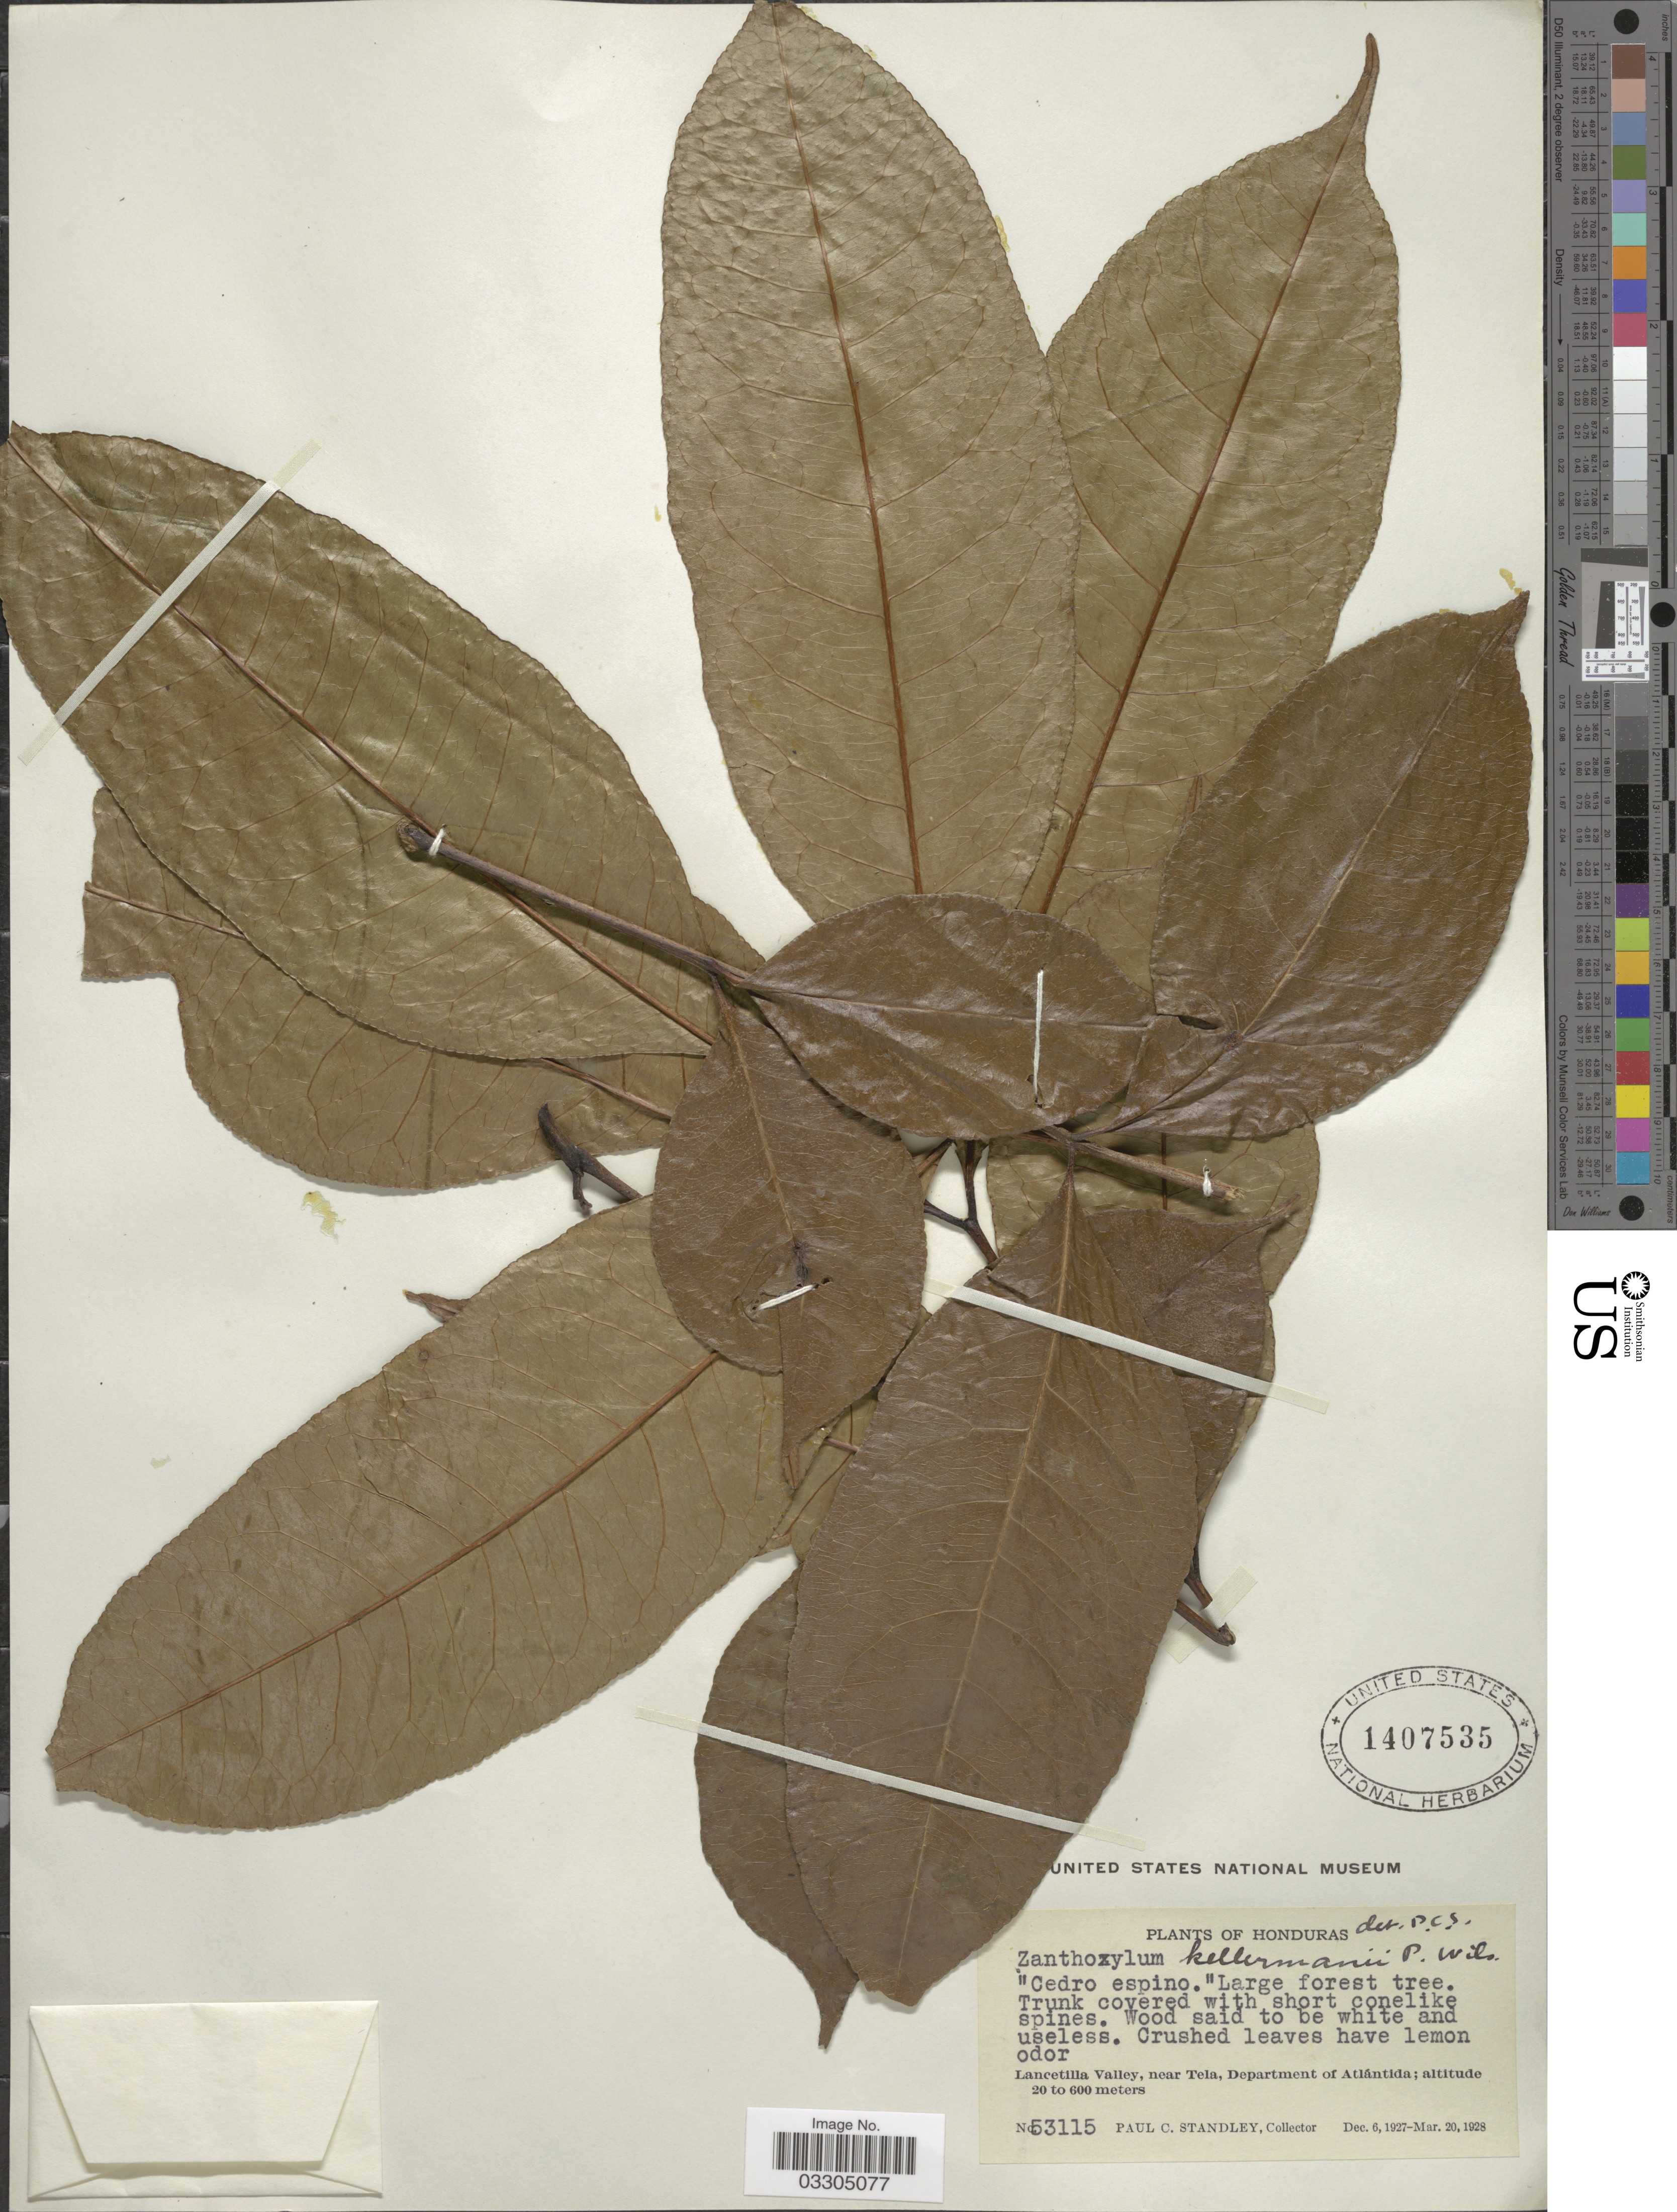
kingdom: Plantae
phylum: Tracheophyta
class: Magnoliopsida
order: Sapindales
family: Rutaceae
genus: Zanthoxylum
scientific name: Zanthoxylum sp.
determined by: Londoño-Echeverri, Y.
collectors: P. C. Standley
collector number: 53115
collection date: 1927-12-06/1928-03-20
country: Honduras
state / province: Atlántida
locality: Lancetilla Valley, near Tela, Department of Atlántida.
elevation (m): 20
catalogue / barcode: US 1407535